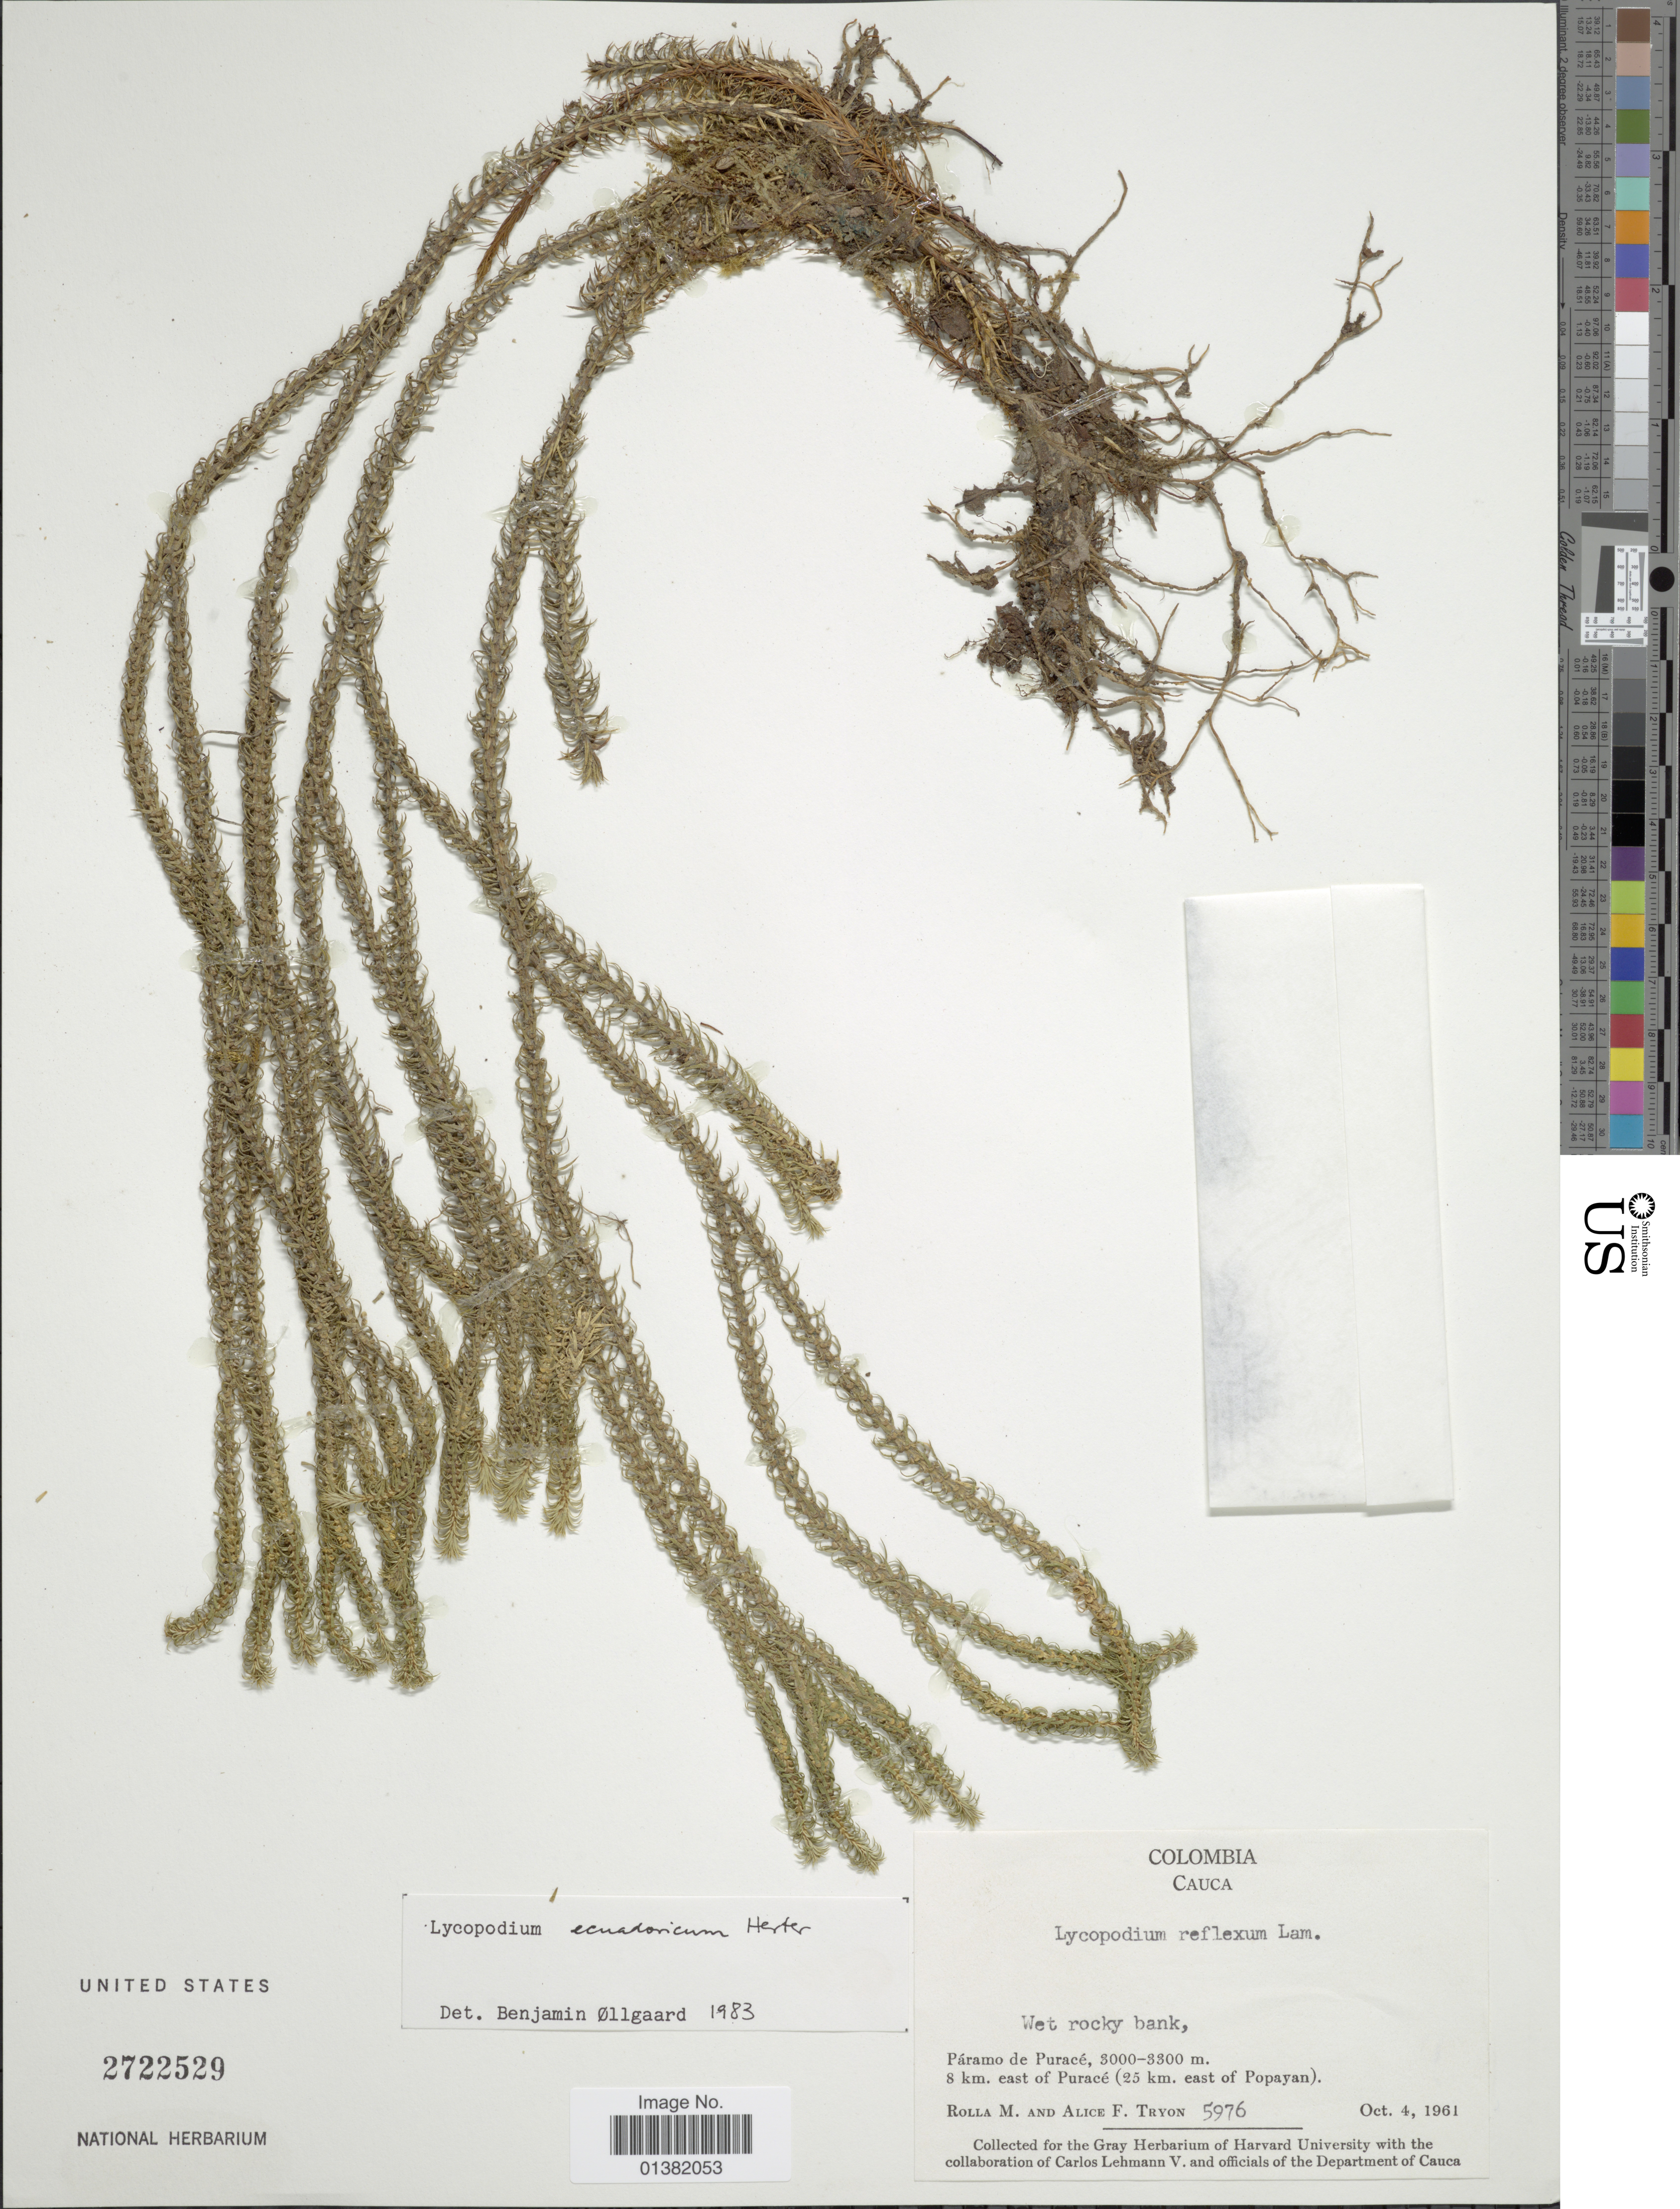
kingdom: Plantae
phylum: Tracheophyta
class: Lycopodiopsida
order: Lycopodiales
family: Lycopodiaceae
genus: Phlegmariurus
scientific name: Phlegmariurus eversus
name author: (Poir.) B. Øllg.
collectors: R. M. Tryon & A. F. Tryon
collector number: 5976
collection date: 1961-10-04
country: Colombia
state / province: Cauca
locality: Páramo de Puracé, 8 km. east of Puracé (25 km. east of Popayan)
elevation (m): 3000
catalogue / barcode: US 2722529